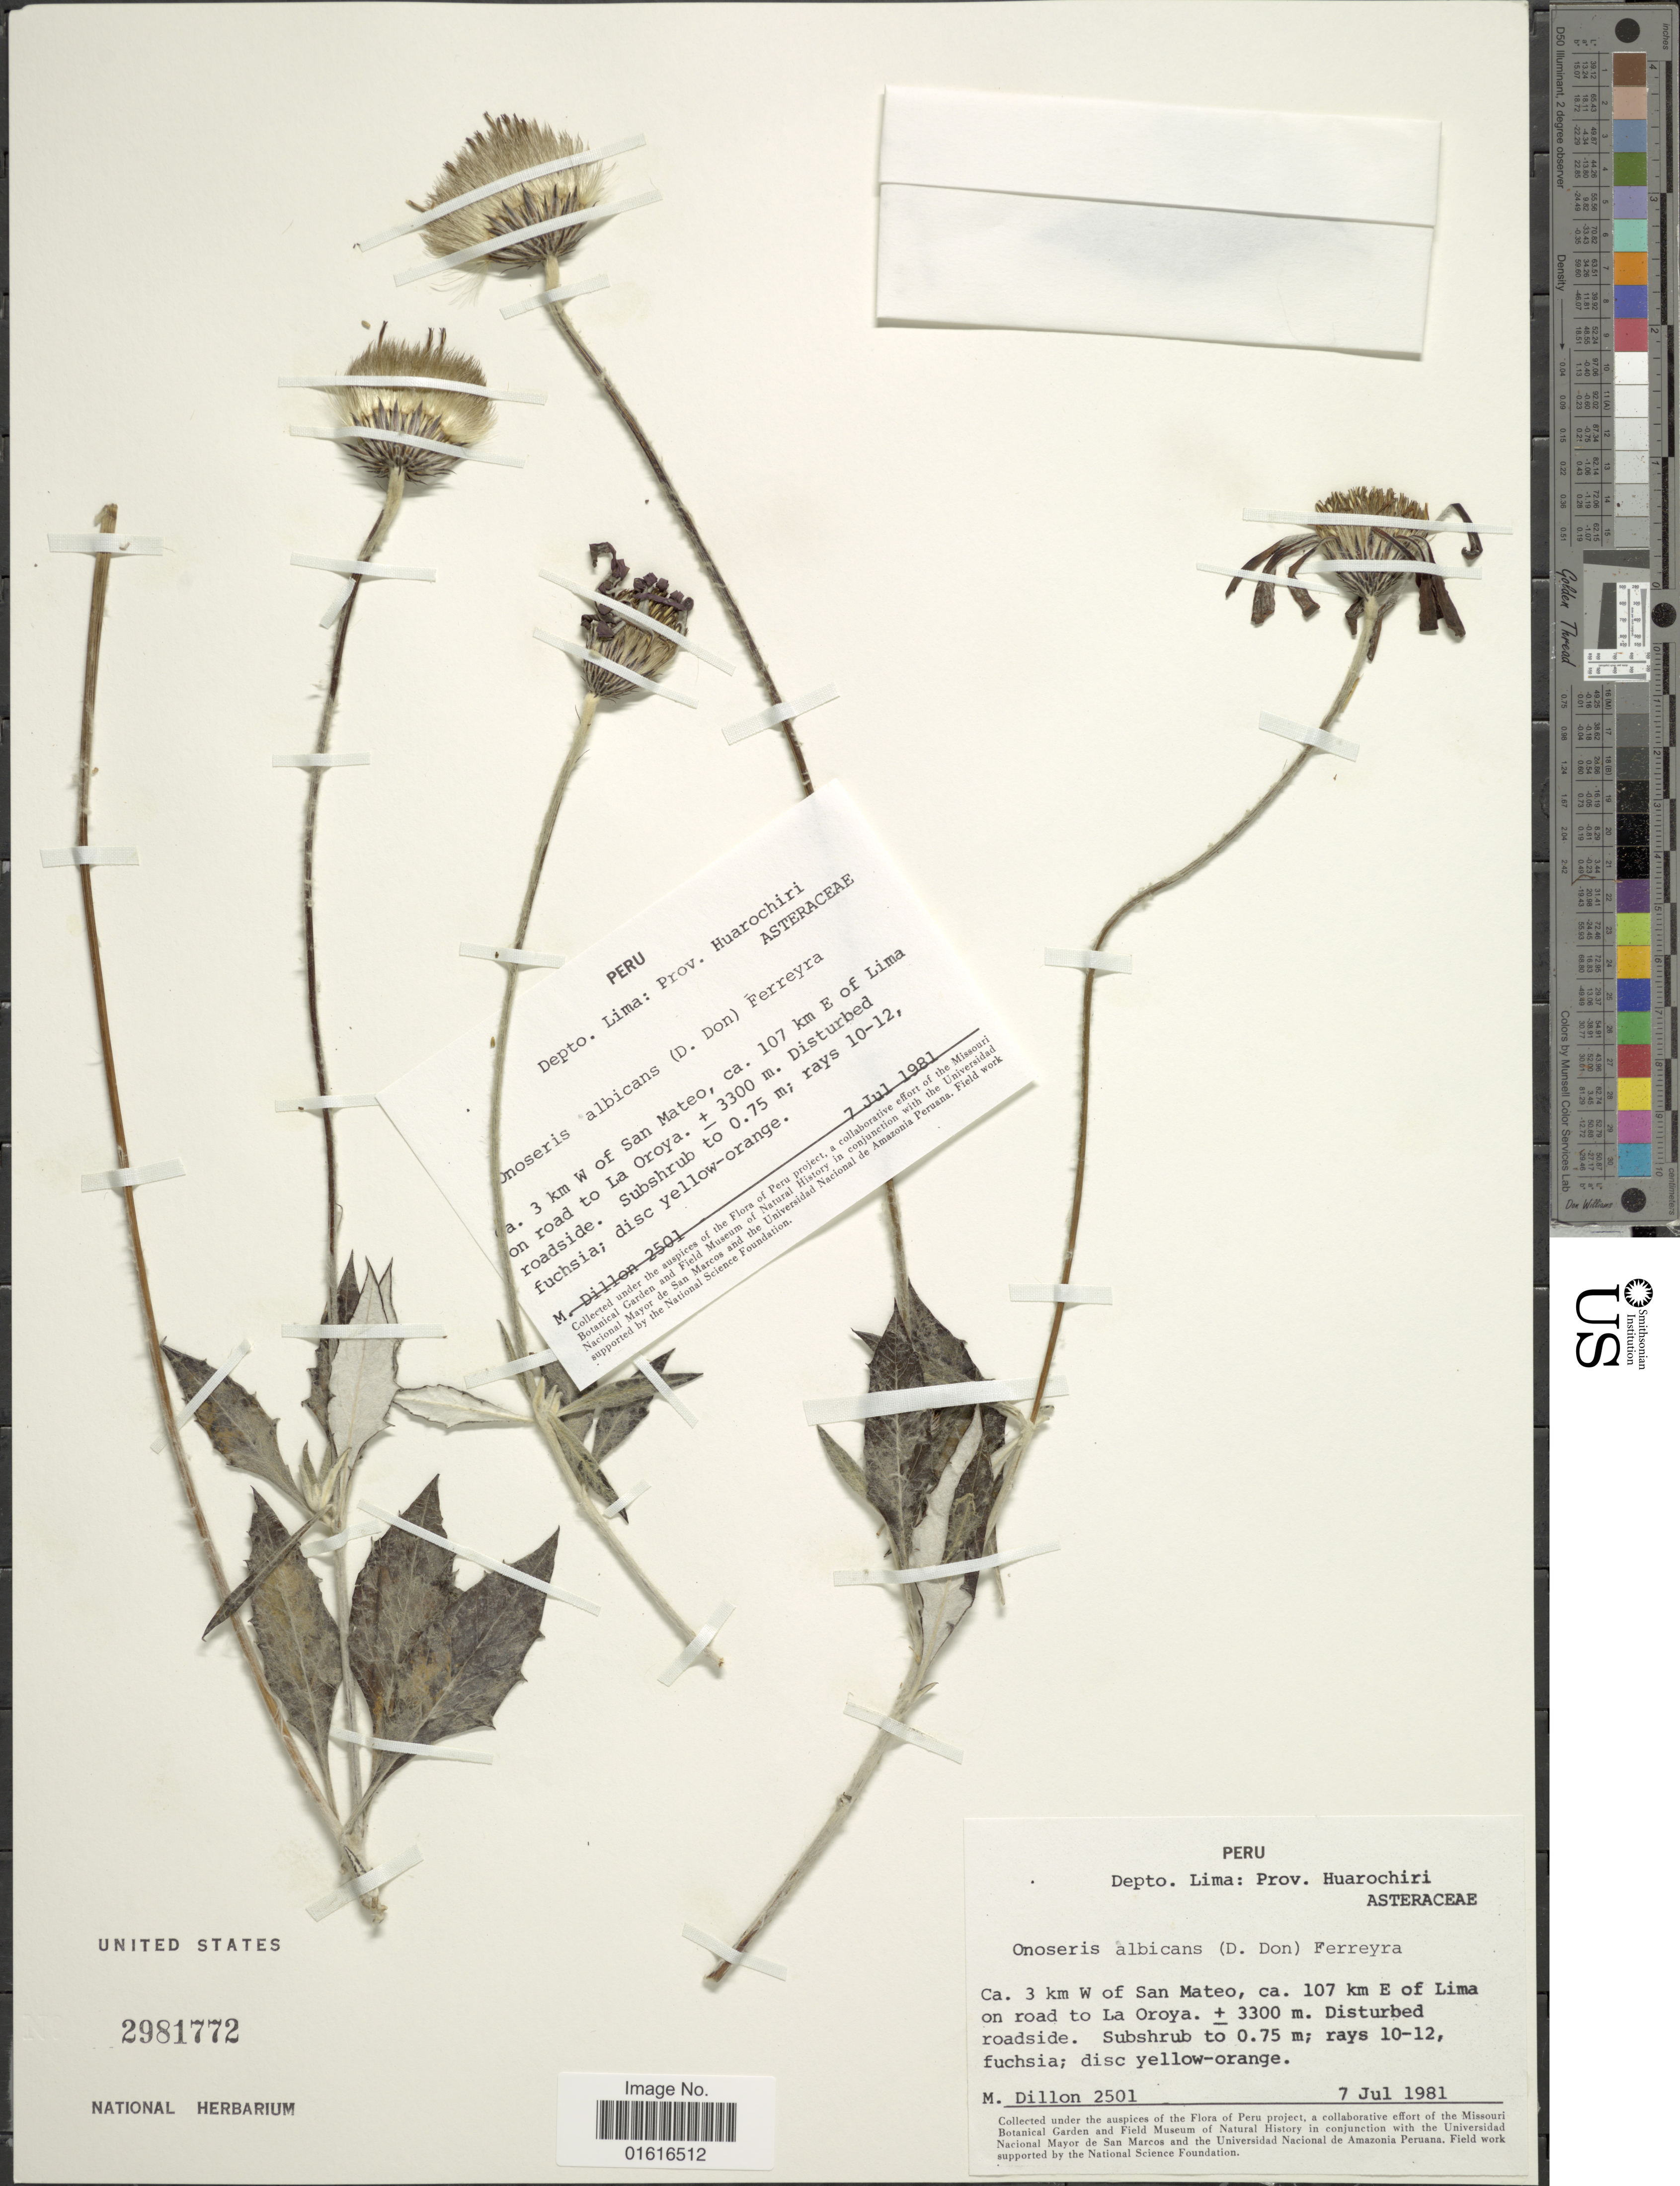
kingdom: Plantae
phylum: Tracheophyta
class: Magnoliopsida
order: Asterales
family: Asteraceae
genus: Onoseris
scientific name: Onoseris albicans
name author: (D. Don) Ferreyra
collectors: M. O. Dillon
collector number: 2501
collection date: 1981-07-07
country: Peru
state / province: Lima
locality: Prov. Huarochiri, Ca. 3 km W of San Mateo, ca. 107 km E of Lima on road to La Oroya. Distrurbed roadside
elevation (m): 3300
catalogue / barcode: US 2981772